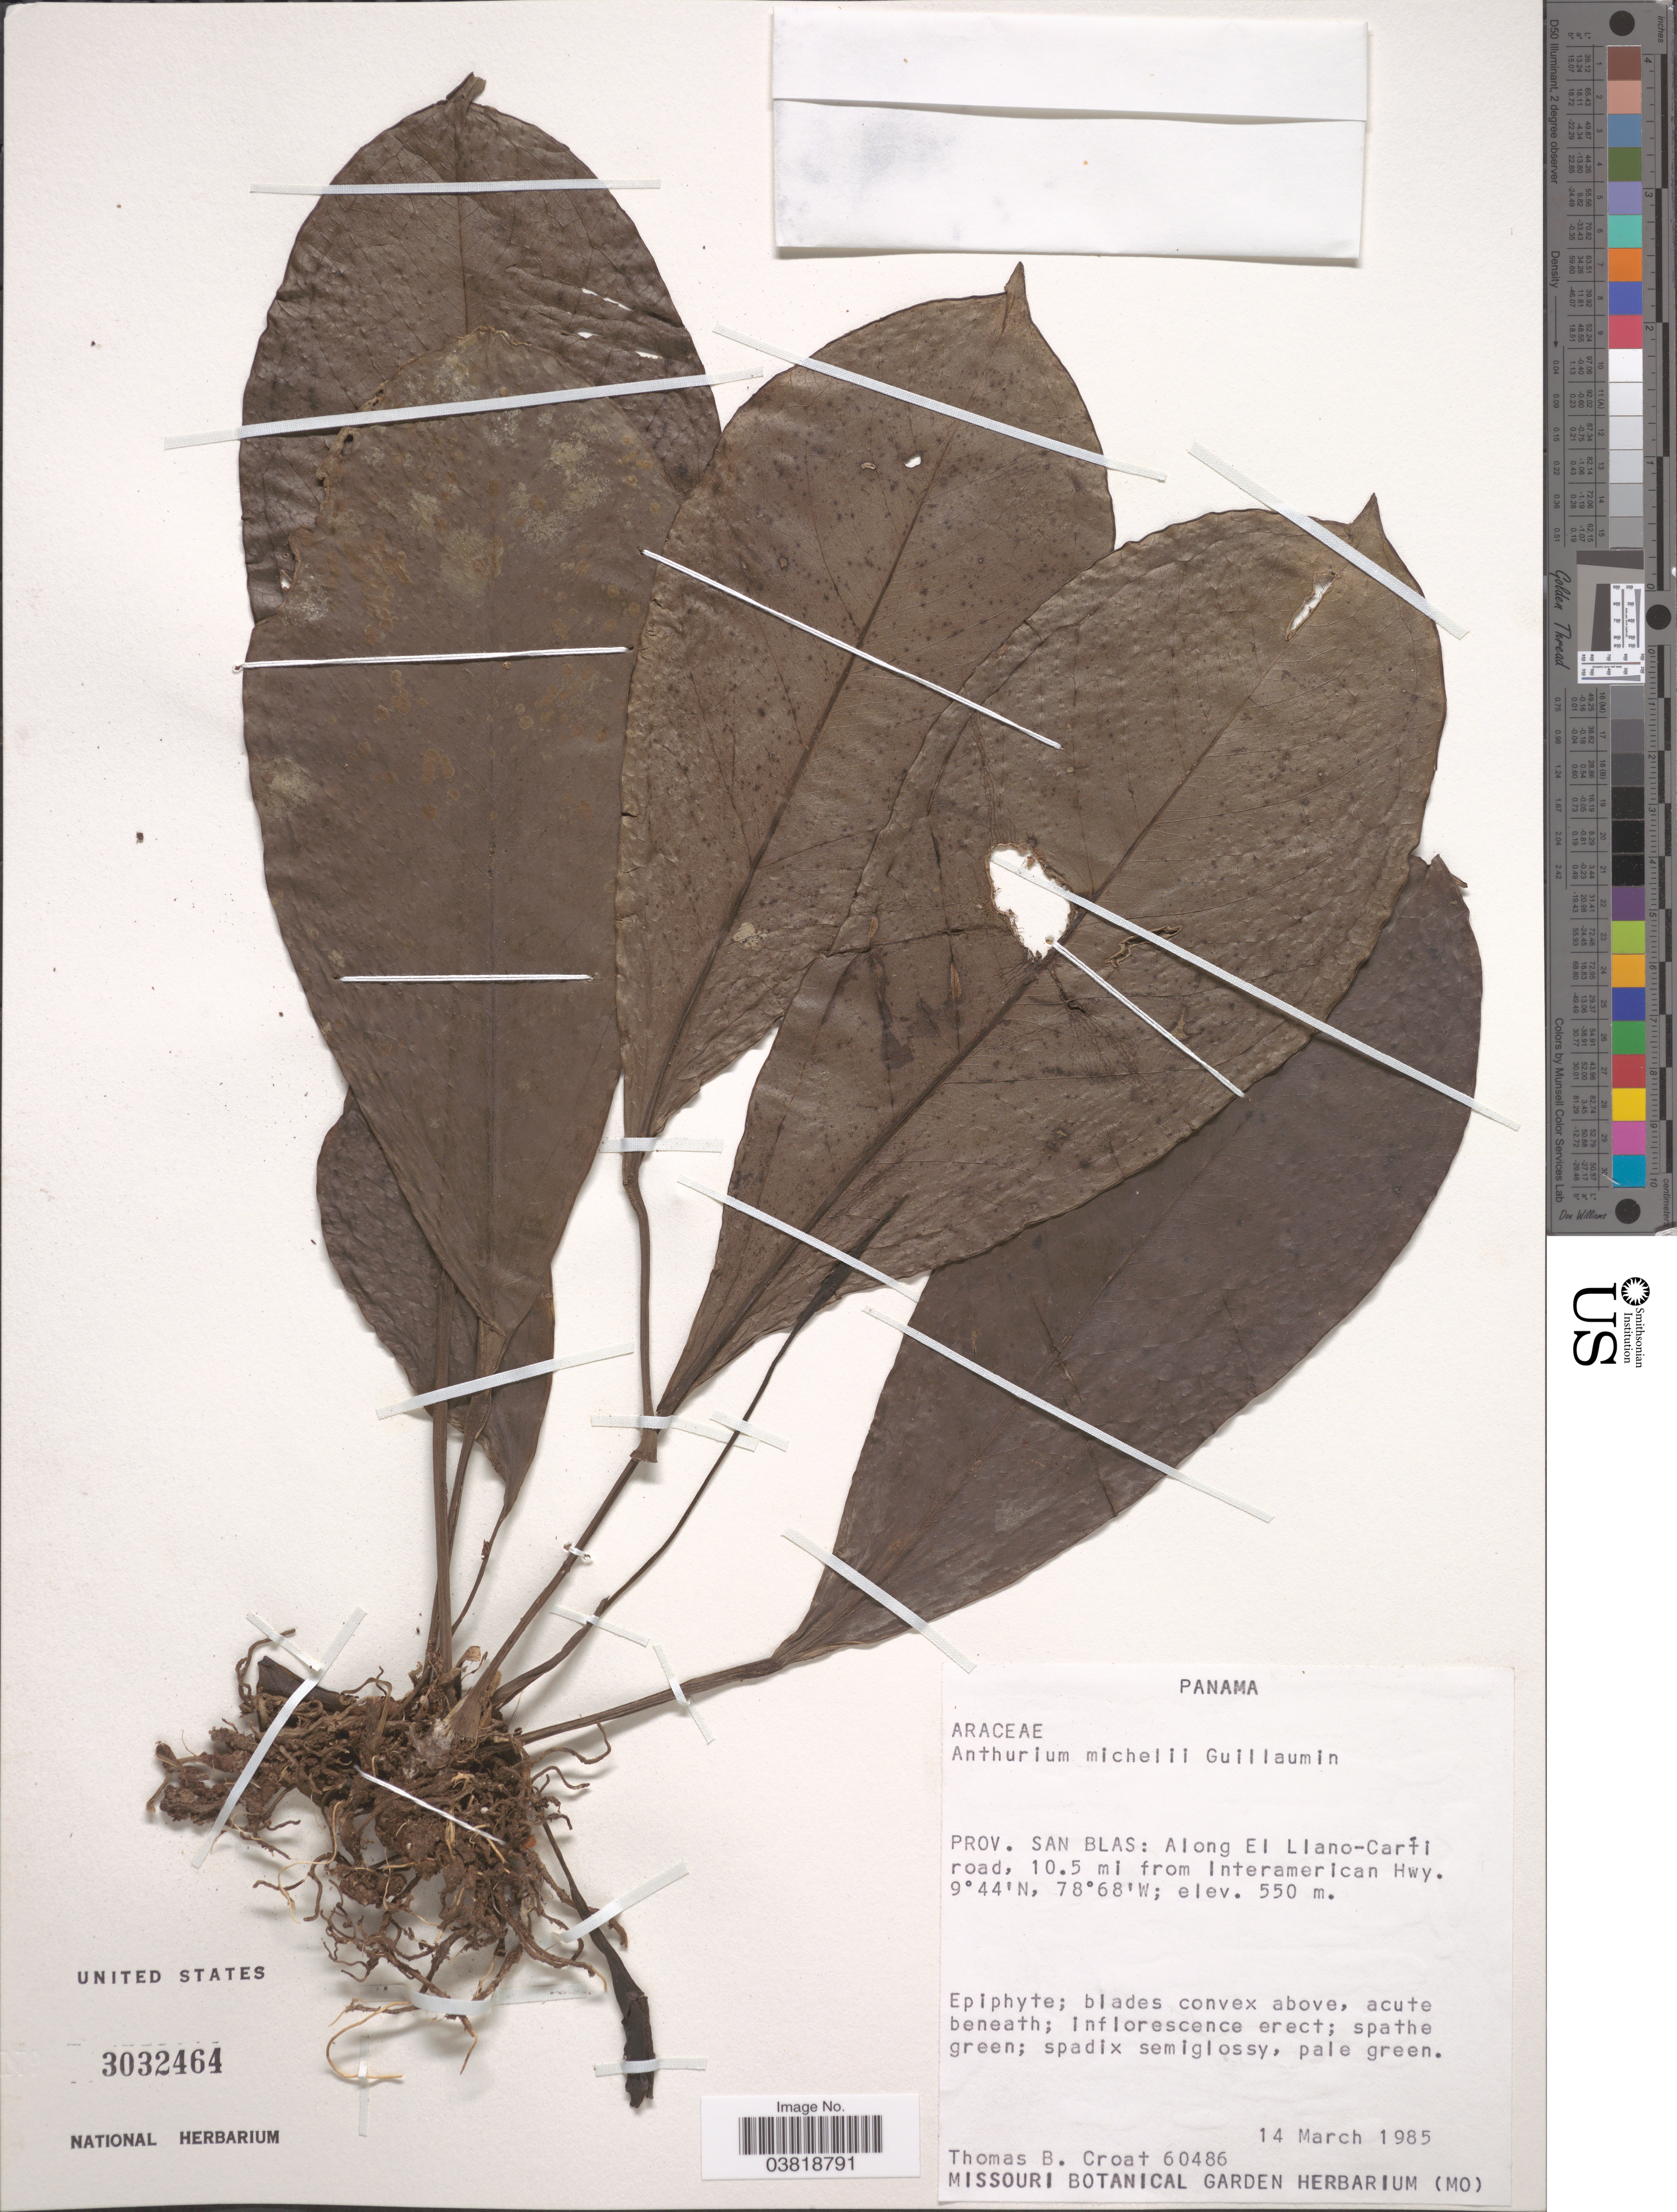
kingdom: Plantae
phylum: Tracheophyta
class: Liliopsida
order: Alismatales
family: Araceae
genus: Anthurium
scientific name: Anthurium michelii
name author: Guillaumin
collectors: T. B. Croat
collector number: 60486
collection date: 1985-03-14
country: Panama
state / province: Kuna Yala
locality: Prov. San Blas: Along El Llano-Cartí road, 10.5 mi from Interamerican Hwy.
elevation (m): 550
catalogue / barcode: US 3032464